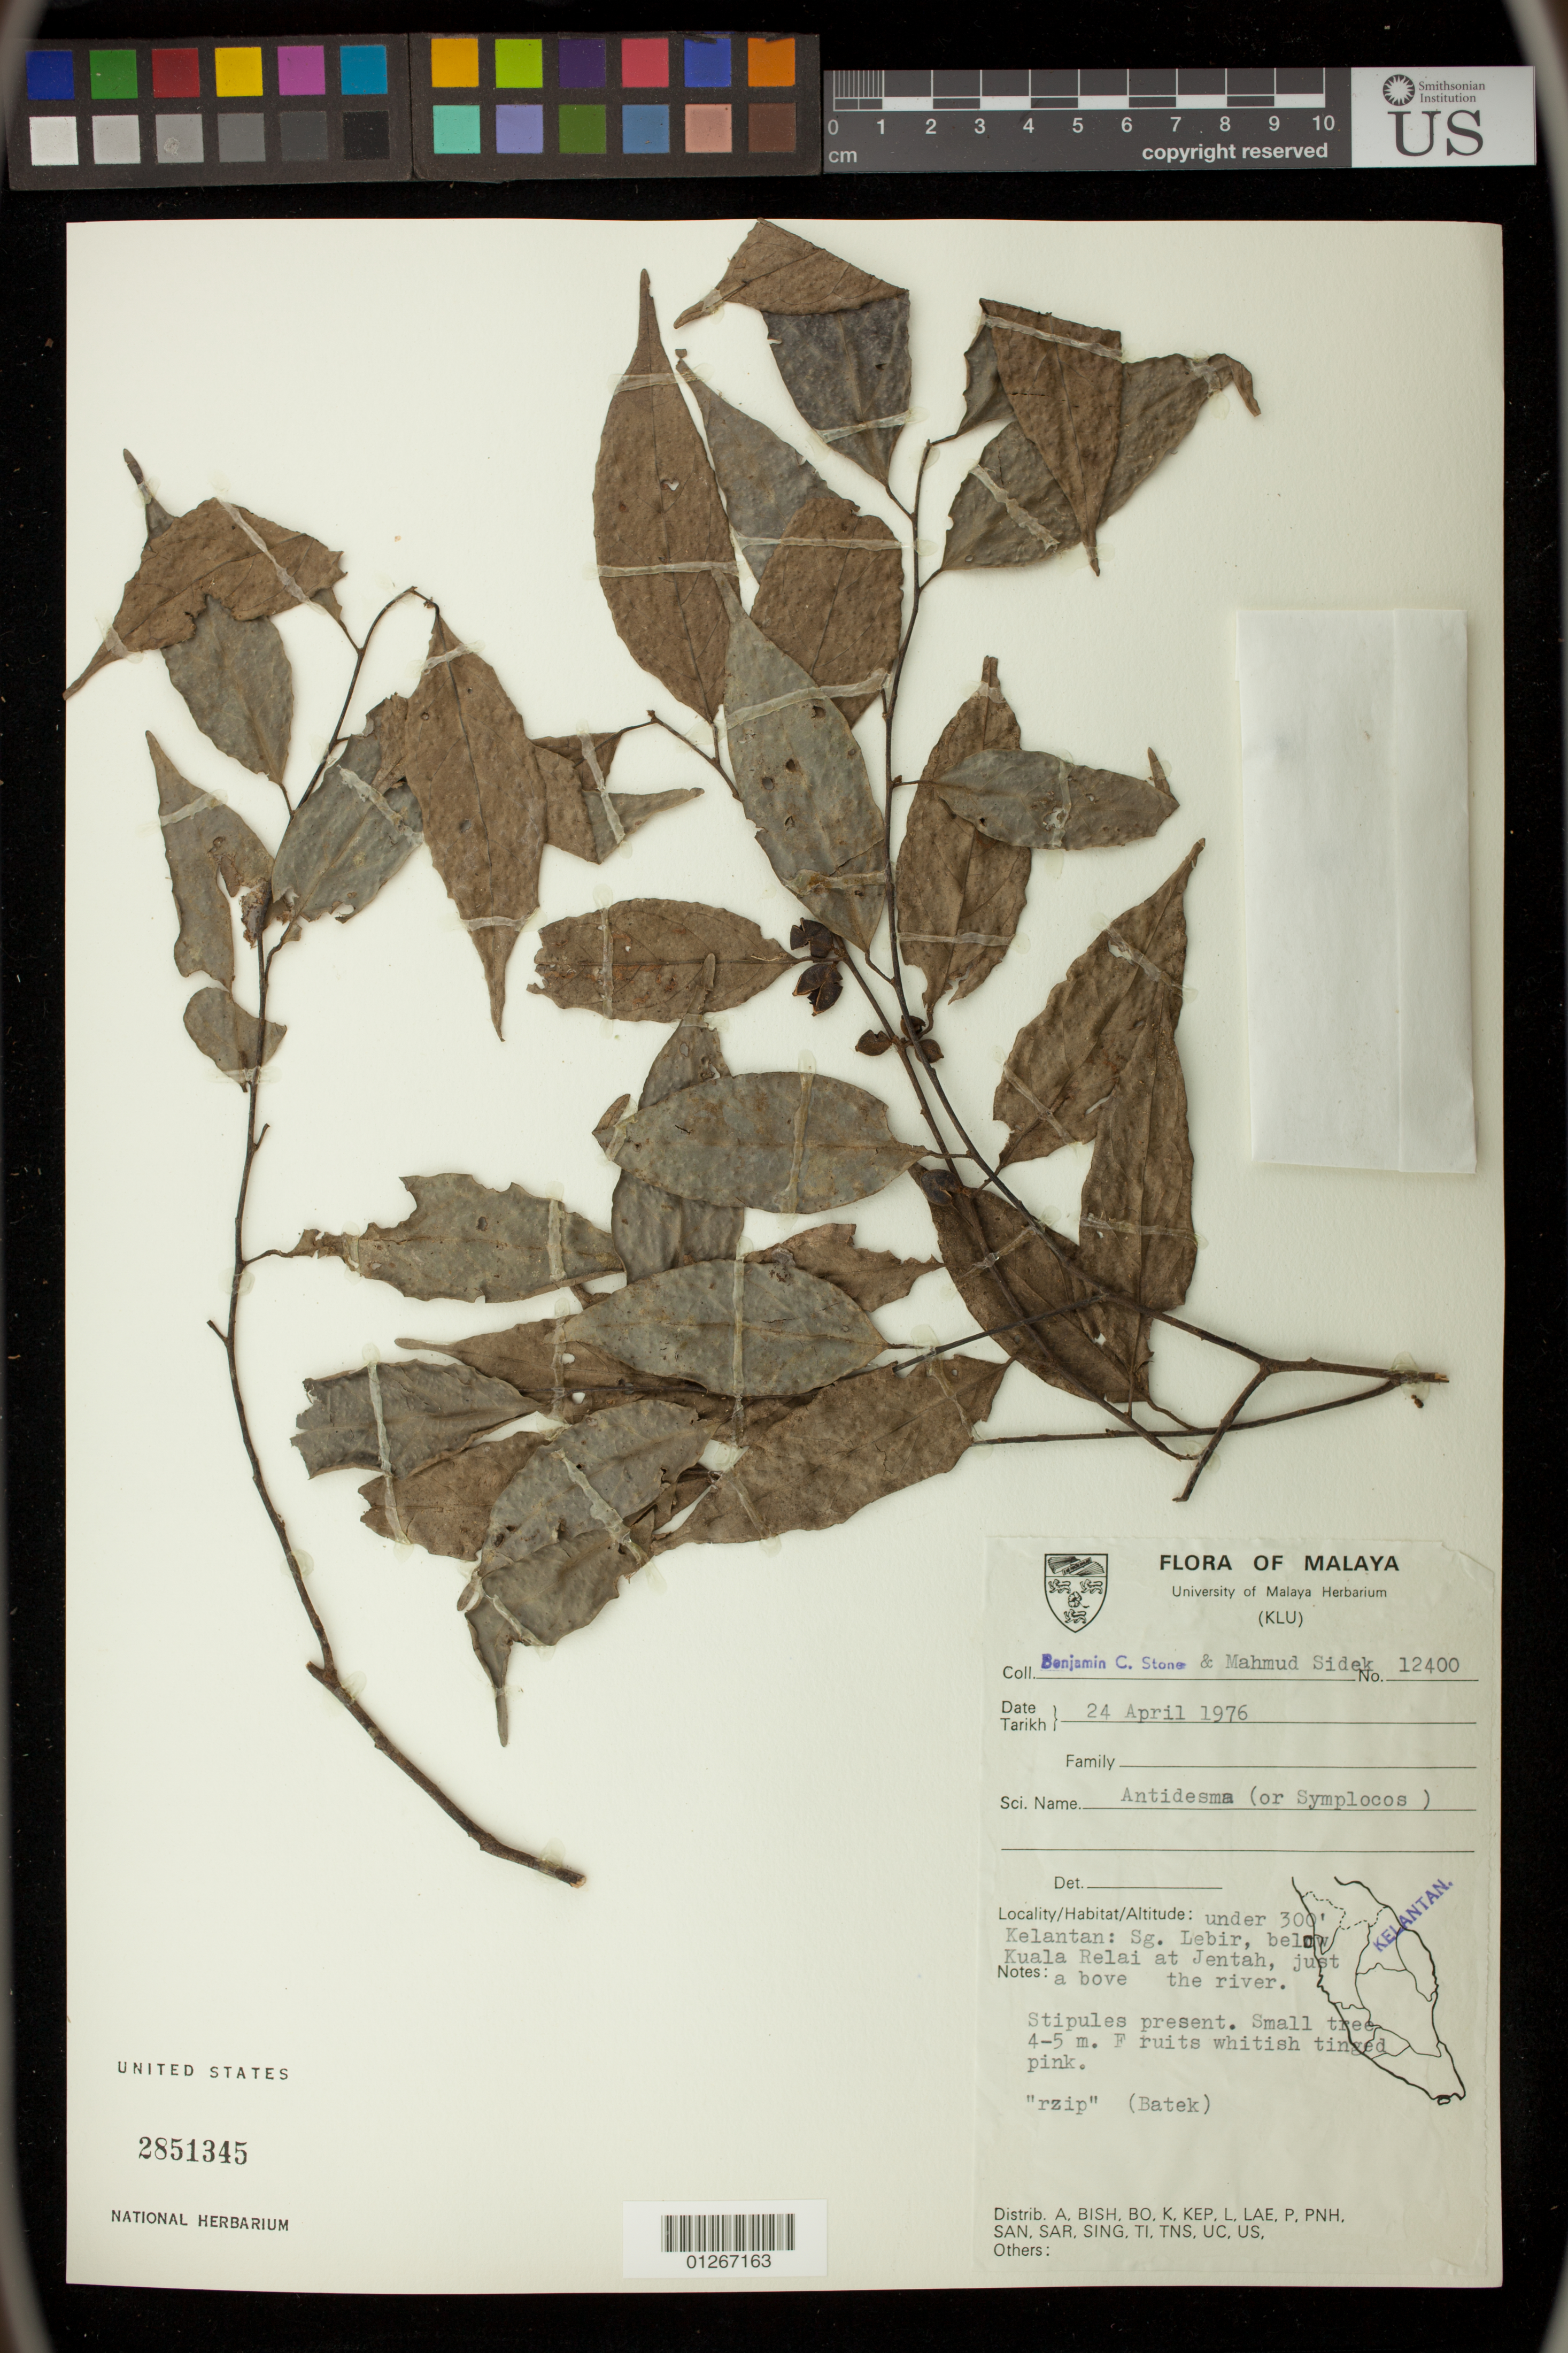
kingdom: Plantae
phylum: Tracheophyta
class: Magnoliopsida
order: Malpighiales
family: Phyllanthaceae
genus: Antidesma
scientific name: Antidesma sp.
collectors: B. C. Stone & M. Sidek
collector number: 12400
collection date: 1976-04-24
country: Malaysia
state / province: Kelantan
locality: Sg. Lebir, below Kuala Relai at Jentah, just above the river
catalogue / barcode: US 2851345